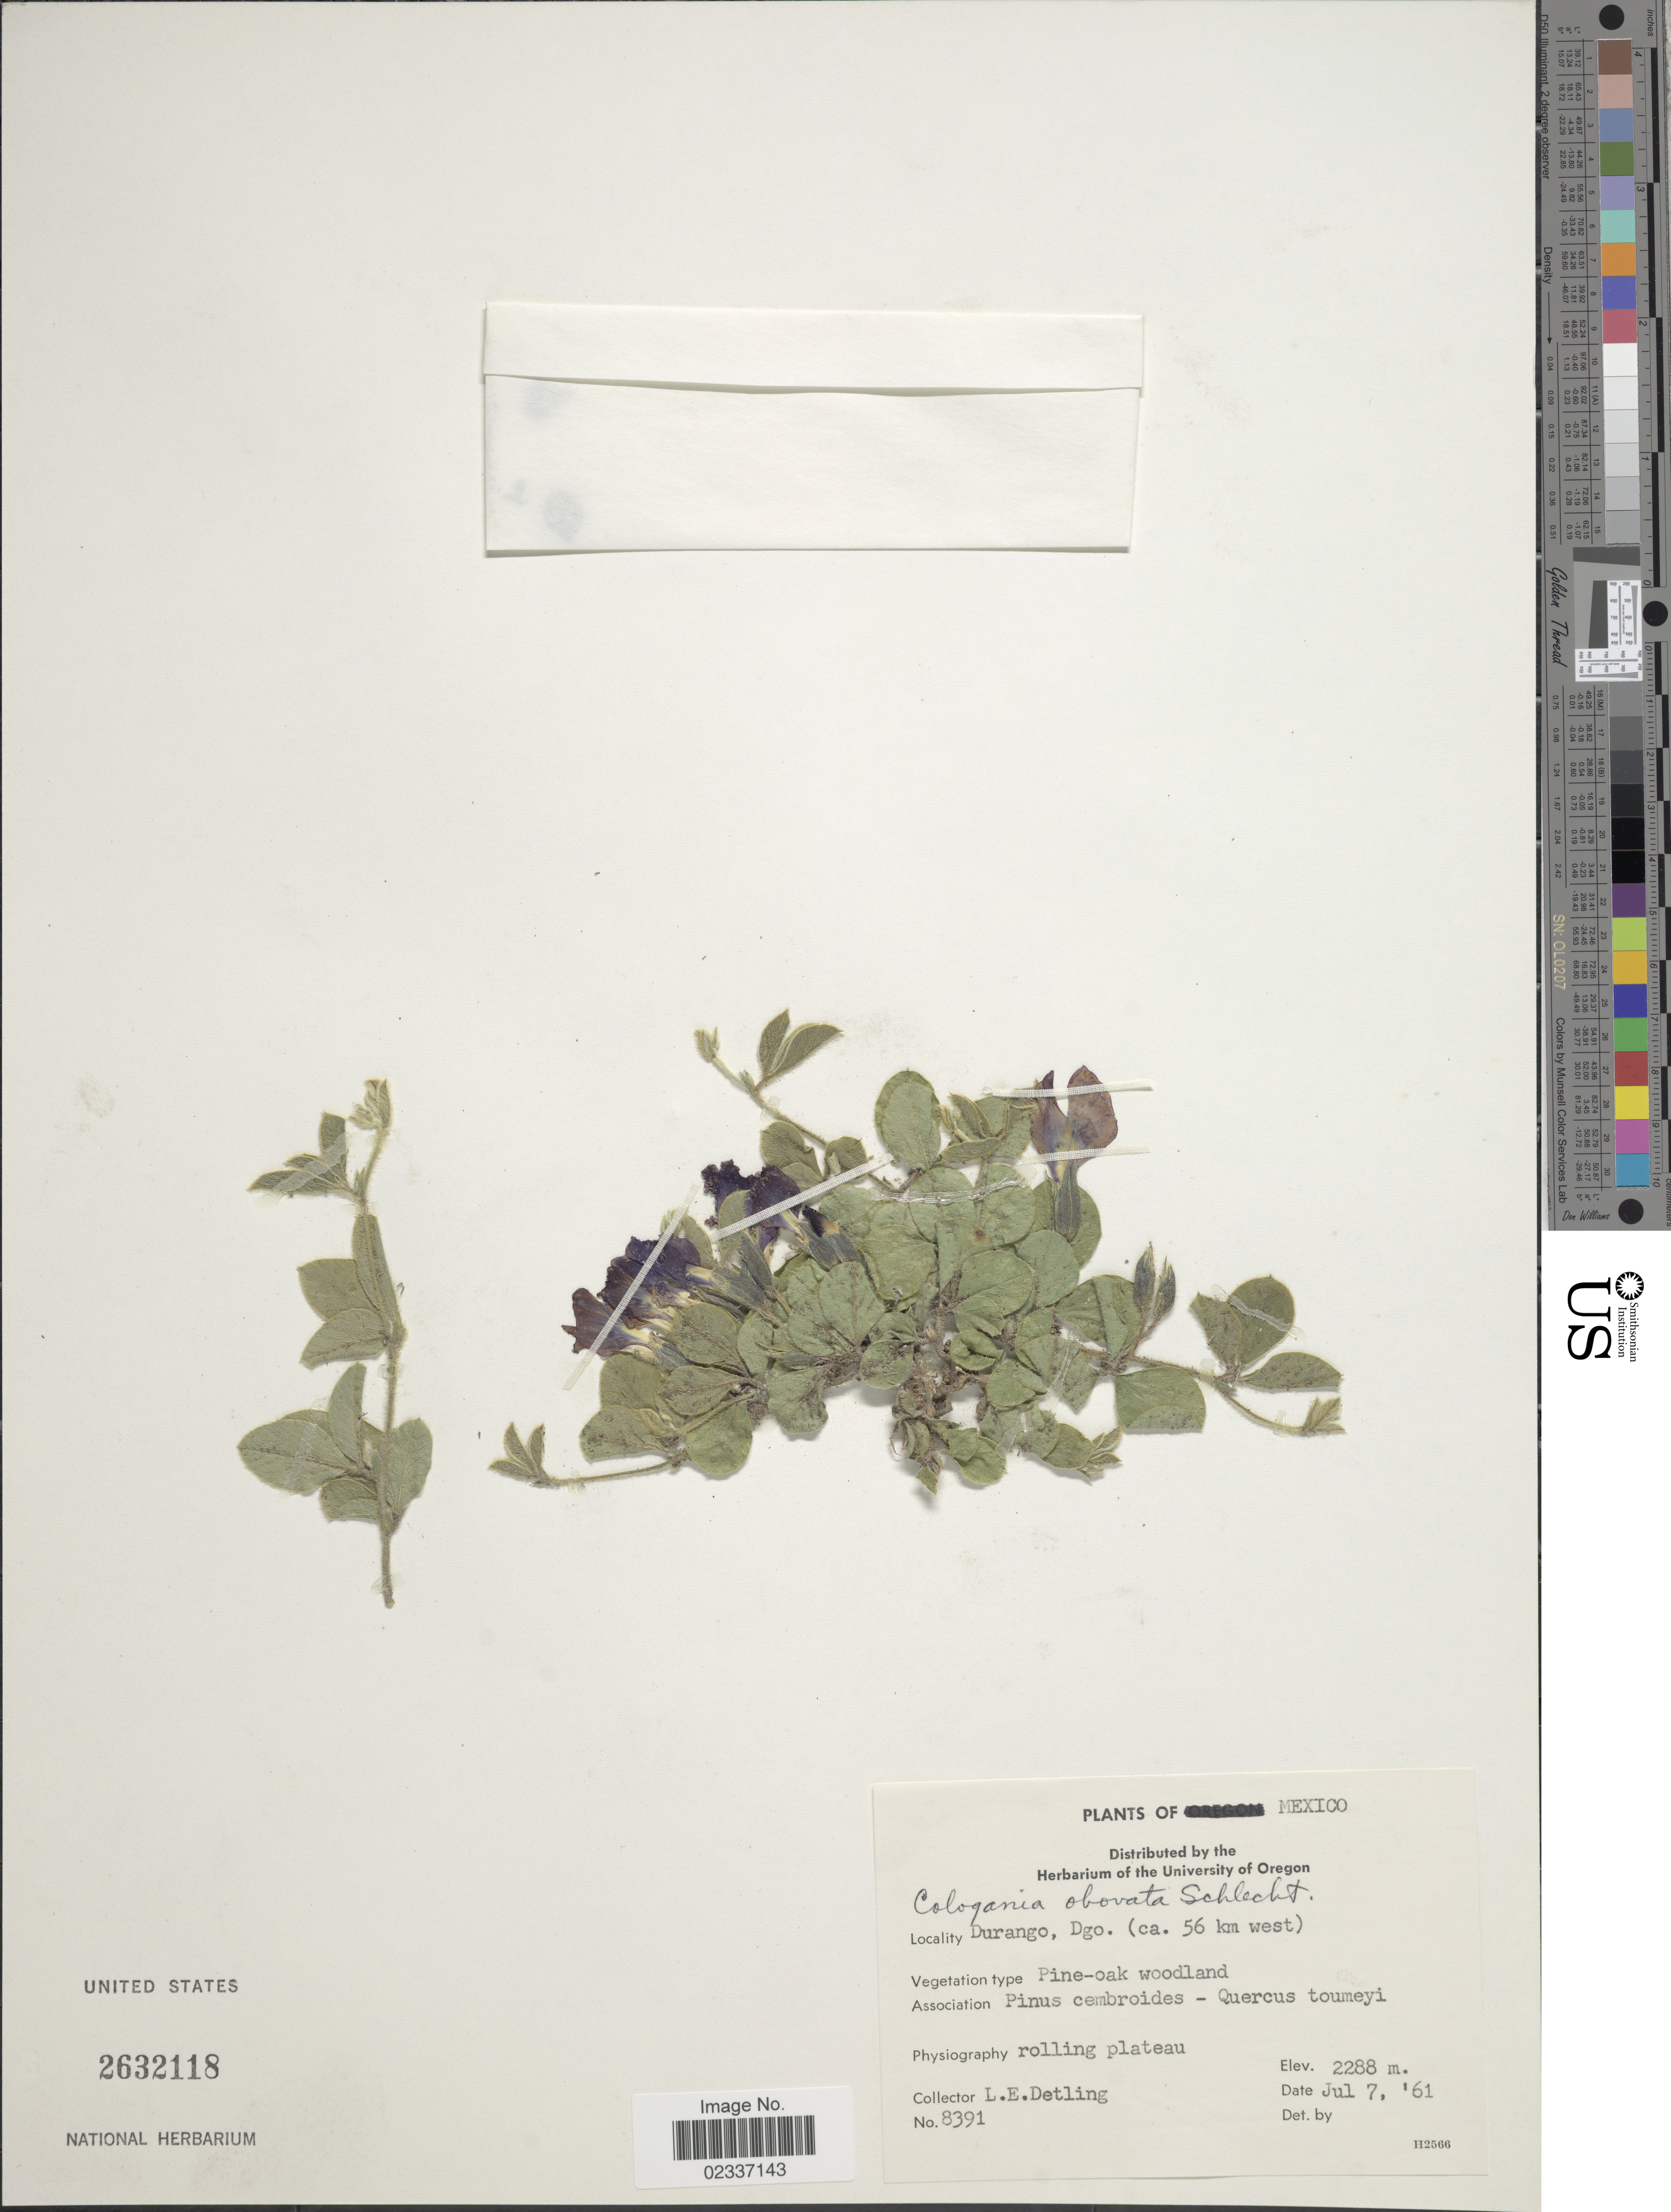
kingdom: Plantae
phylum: Tracheophyta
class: Magnoliopsida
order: Fabales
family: Fabaceae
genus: Cologania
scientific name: Cologania obovata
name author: Schltdl.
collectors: L. E. Detling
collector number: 8391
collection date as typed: Transcribed d/m/y: 7/7/61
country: Mexico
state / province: Durango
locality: Durango, Dgo. (ca. 56 km west), Vegetation type Pine-oak woodland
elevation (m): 2288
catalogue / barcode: US 2632118